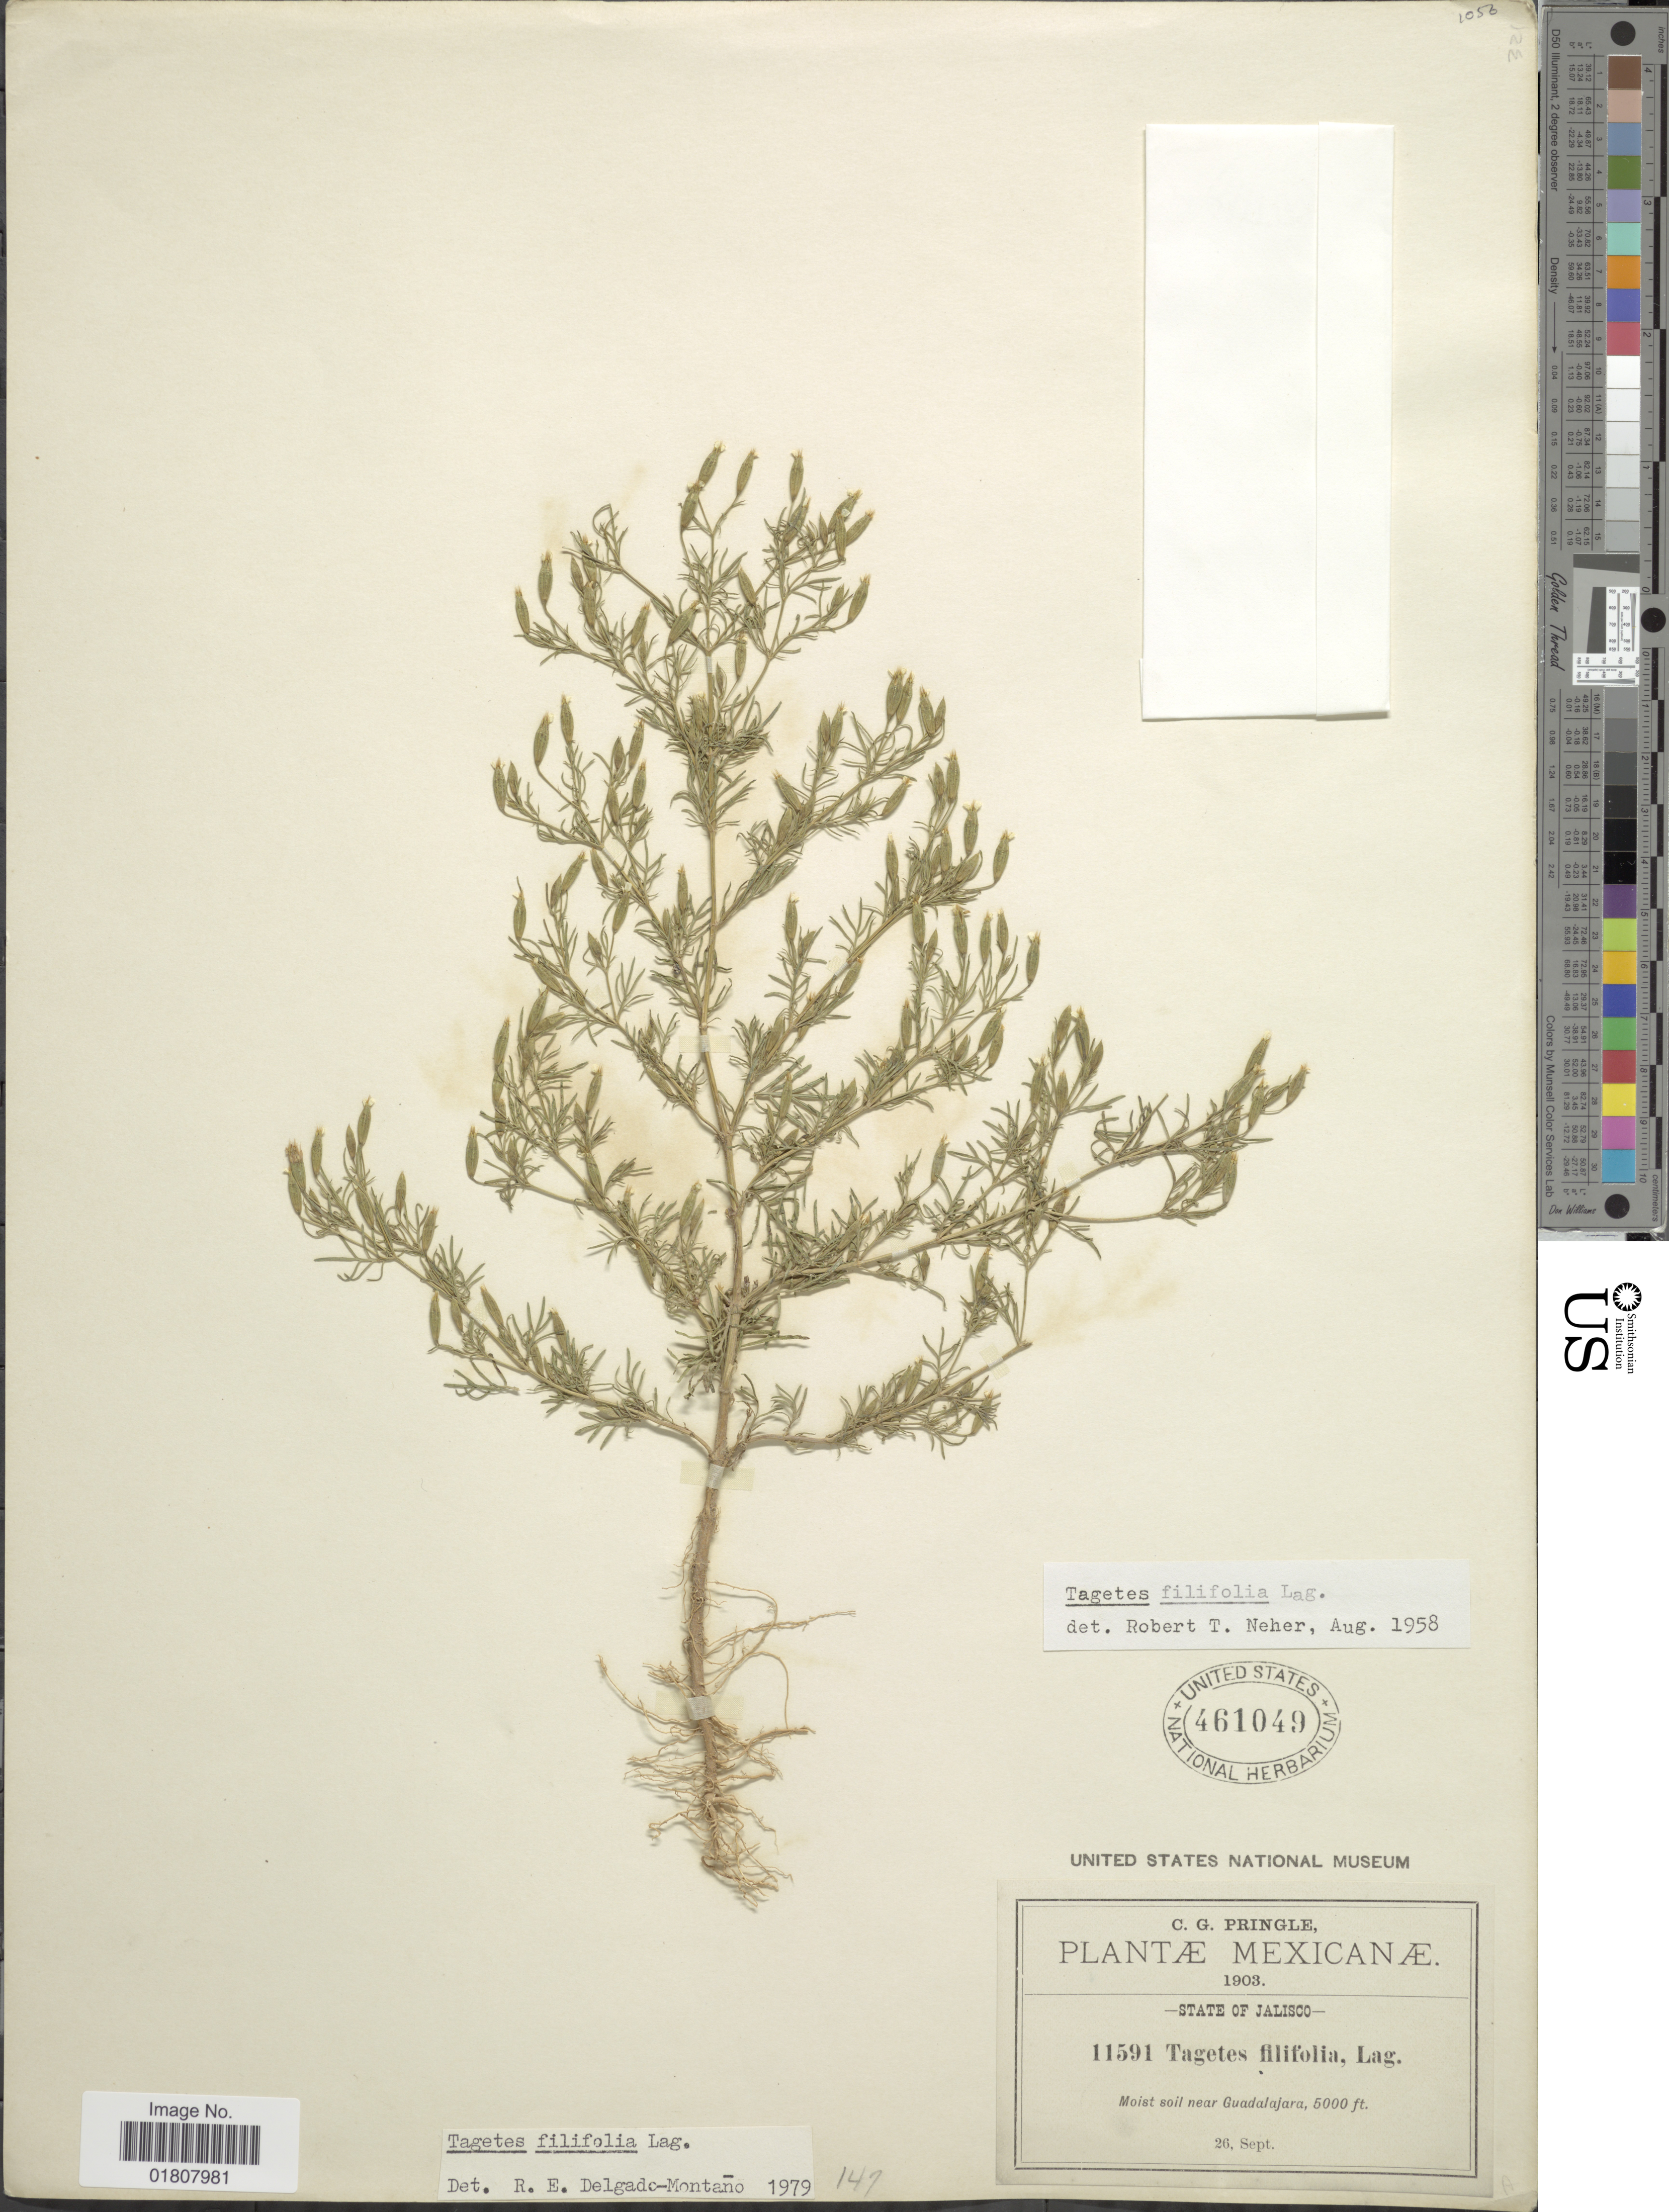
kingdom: Plantae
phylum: Tracheophyta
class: Magnoliopsida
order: Asterales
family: Asteraceae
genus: Tagetes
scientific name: Tagetes filifolia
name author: Lag.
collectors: C. G. Pringle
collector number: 11591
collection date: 1903-09-26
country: Mexico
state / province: Jalisco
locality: Near Guadalajara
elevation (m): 1524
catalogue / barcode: US 461049